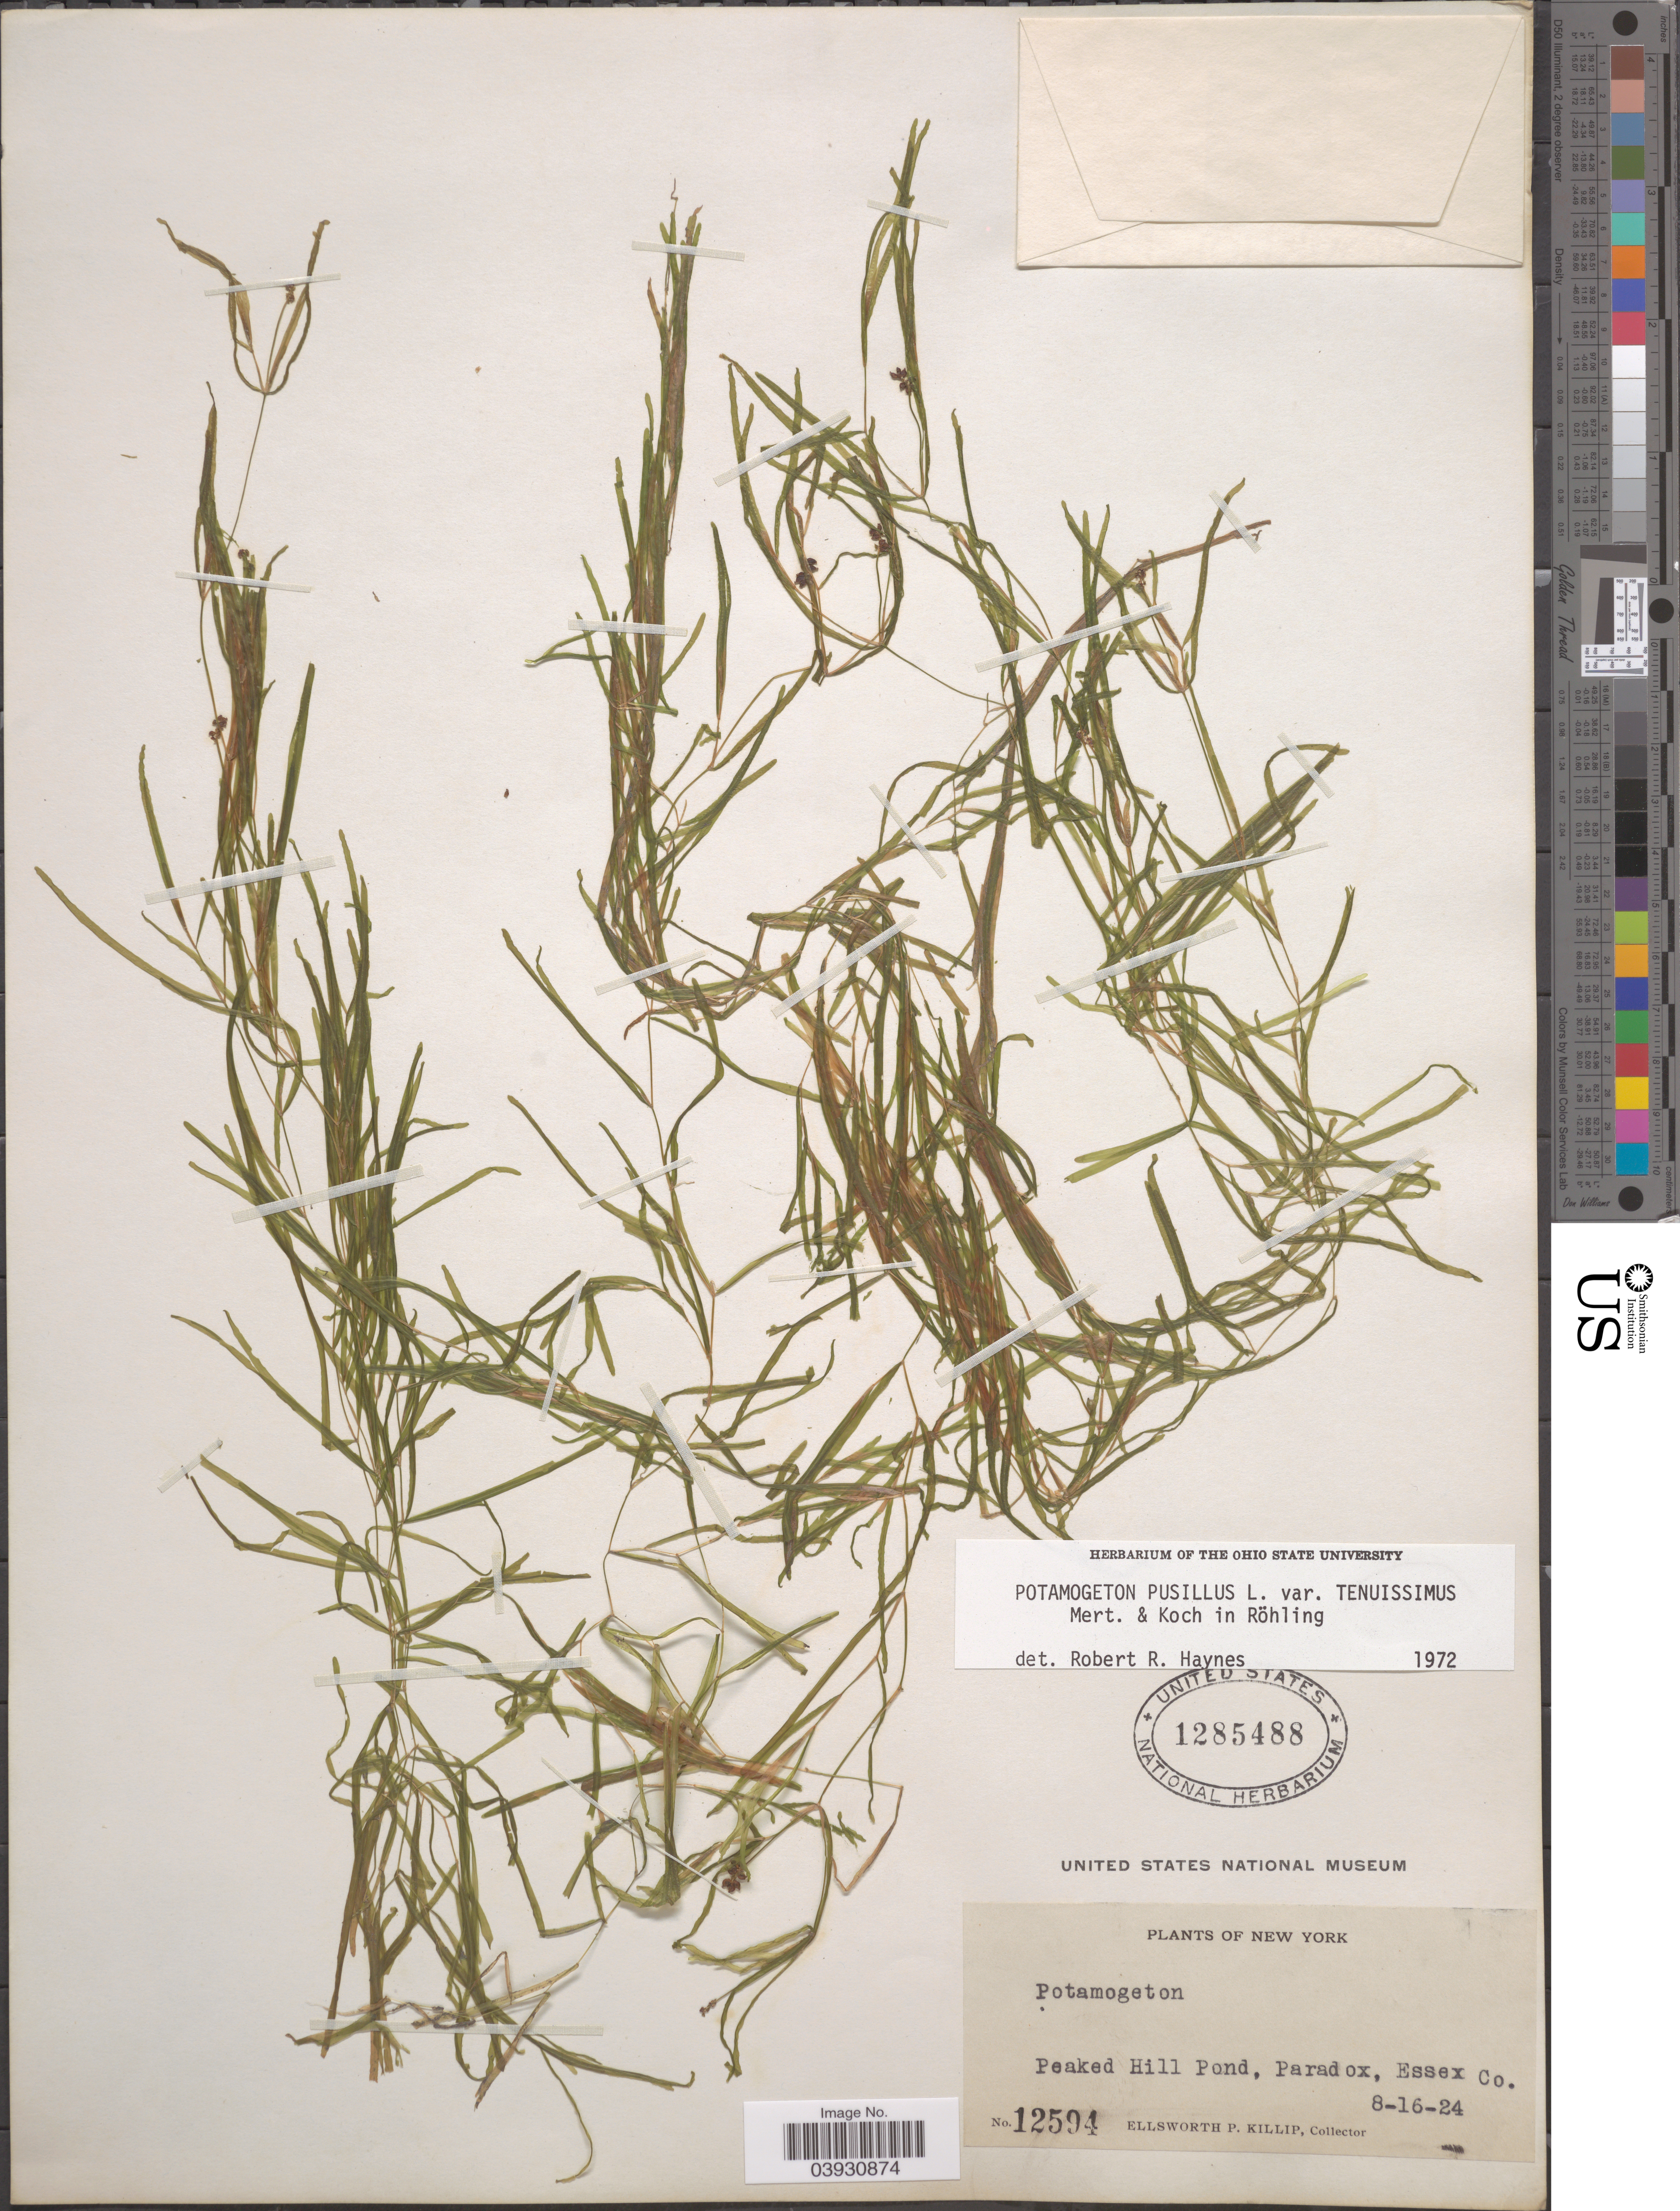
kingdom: Plantae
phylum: Tracheophyta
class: Liliopsida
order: Alismatales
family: Potamogetonaceae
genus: Potamogeton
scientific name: Potamogeton pusillus subsp. tenuissimus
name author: Mert. & W.D.J. Koch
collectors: E. P. Killip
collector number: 12594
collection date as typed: Transcribed d/m/y: 16/8/24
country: United States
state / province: New York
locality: Peaked Hill Pond, Paradox, Essex Co.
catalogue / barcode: US 1285488